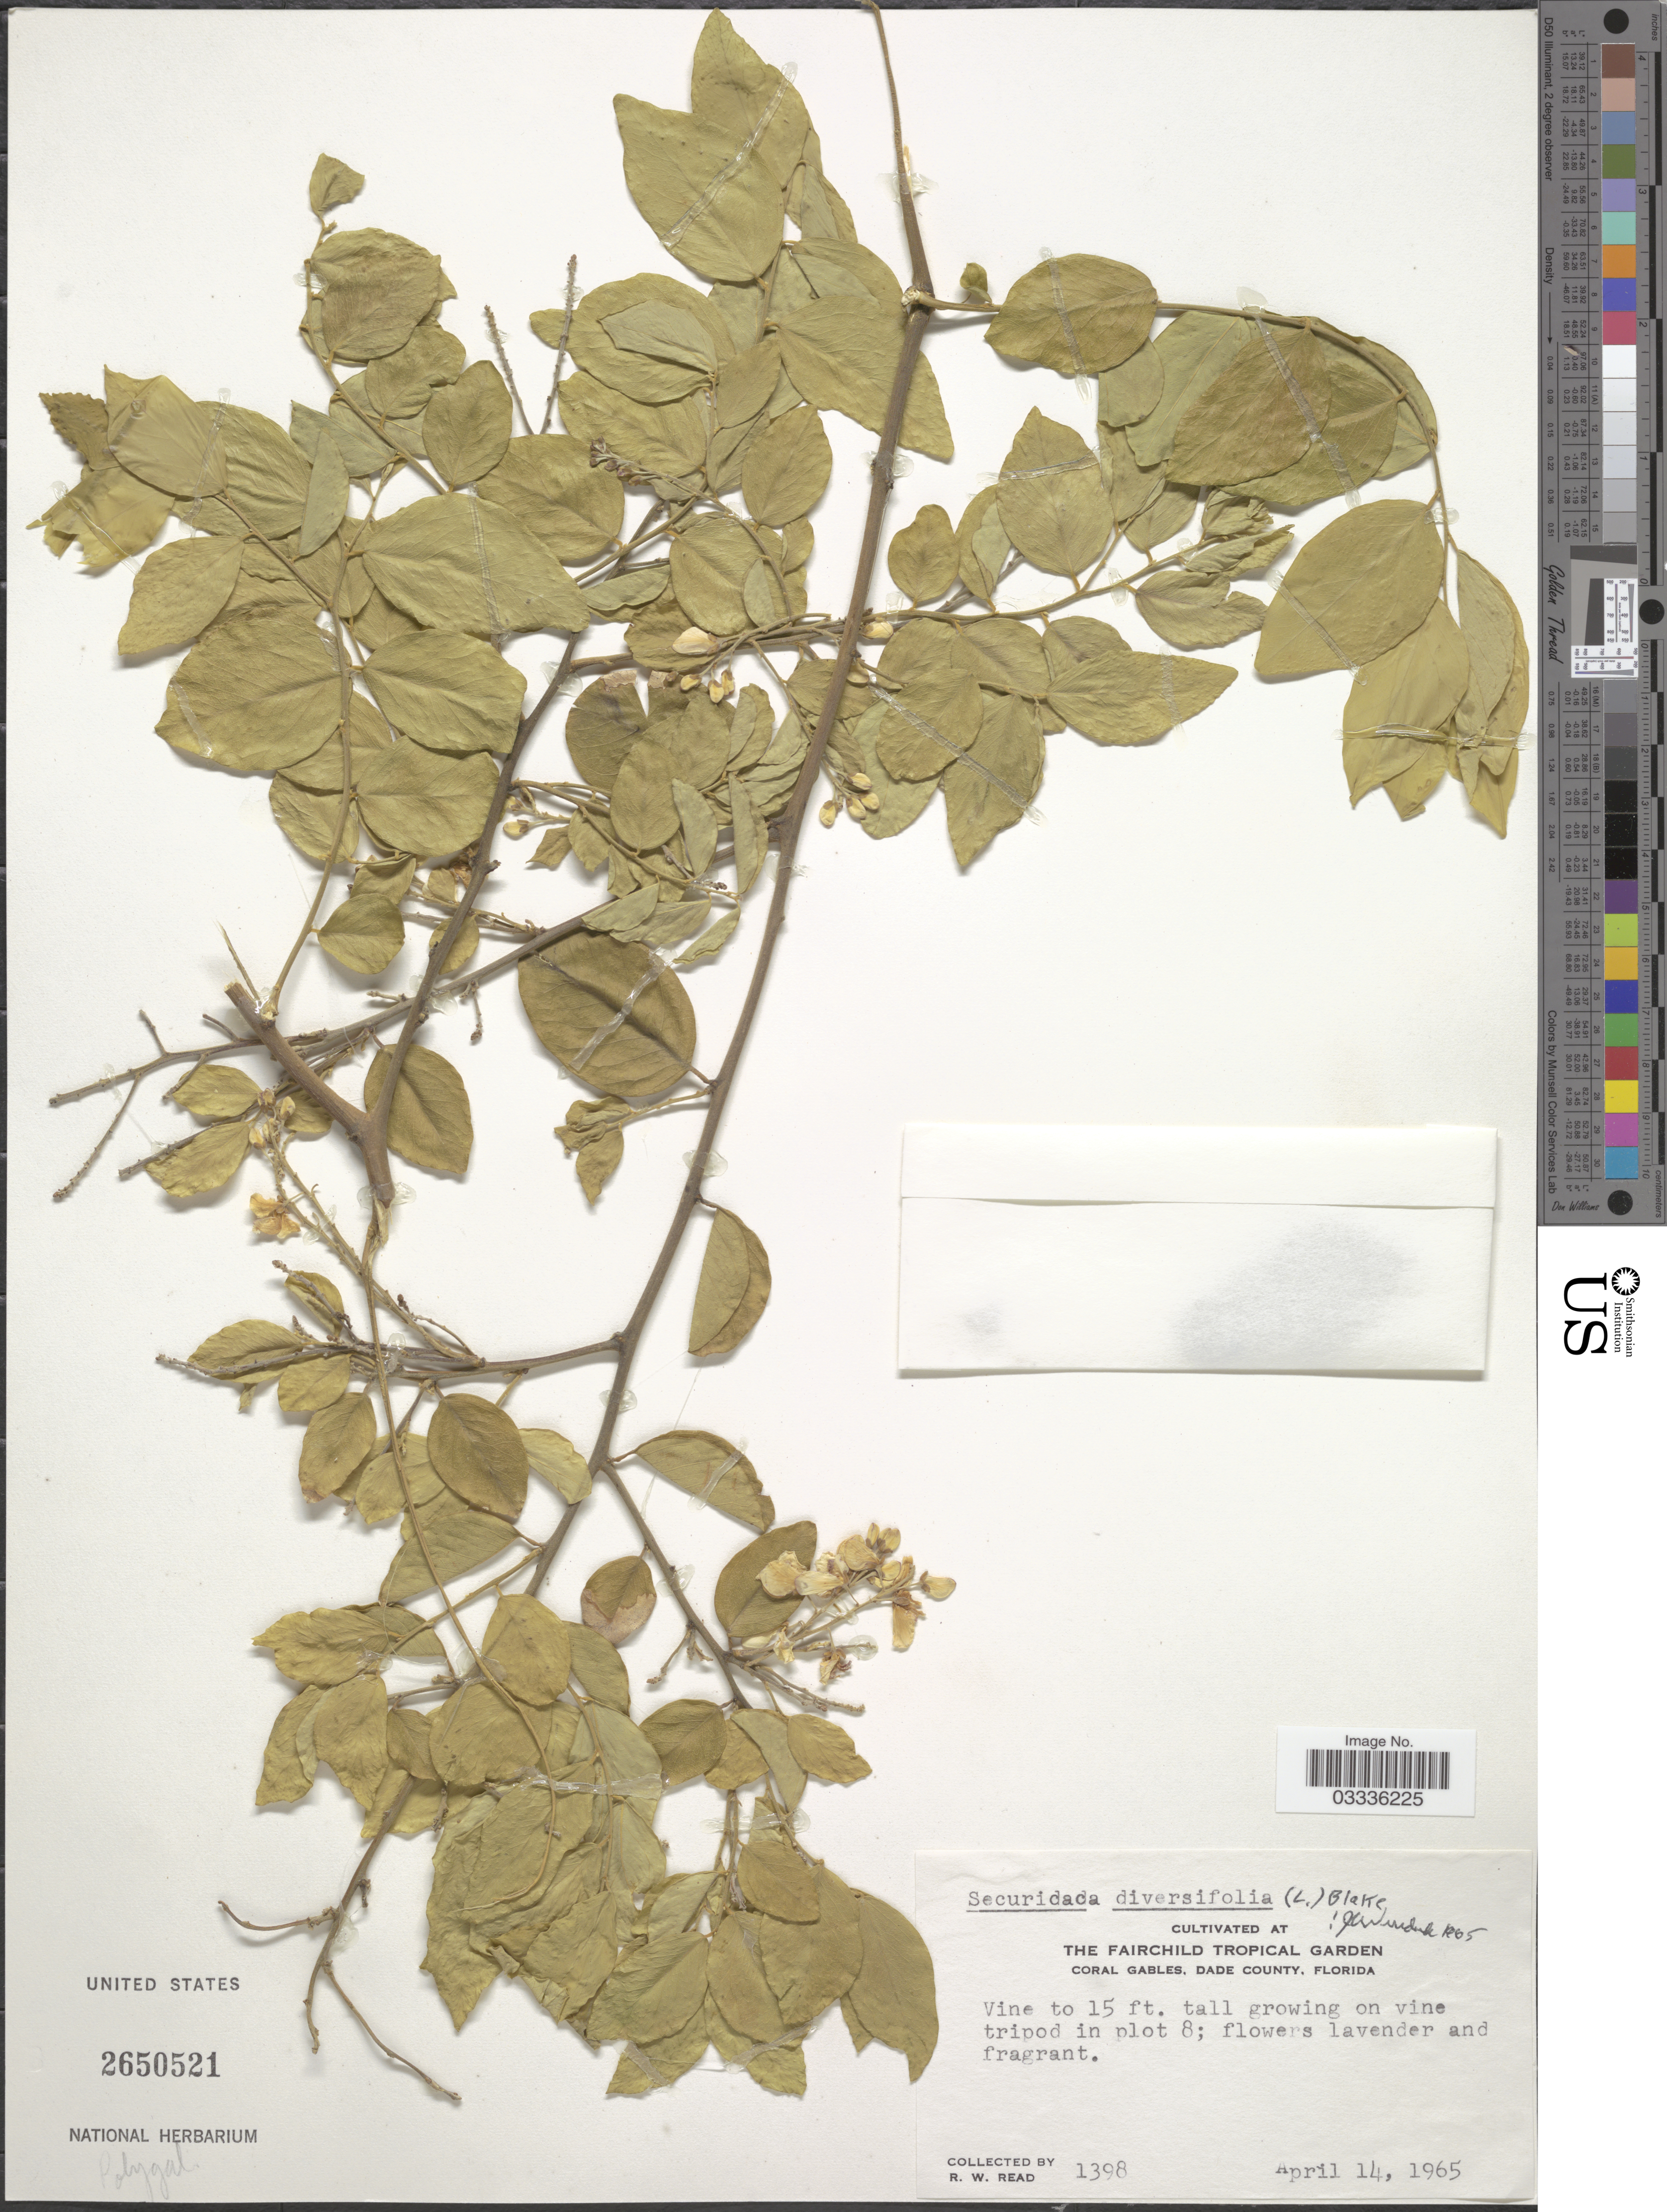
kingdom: Plantae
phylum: Tracheophyta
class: Magnoliopsida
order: Fabales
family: Polygalaceae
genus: Securidaca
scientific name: Securidaca diversifolia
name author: (L.) S.F. Blake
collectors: R. W. Read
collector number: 1398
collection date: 1965-04-14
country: United States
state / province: Florida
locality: The Fairchild Tropical Garden. Coral Gables, Dade County.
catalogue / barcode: US 2650521